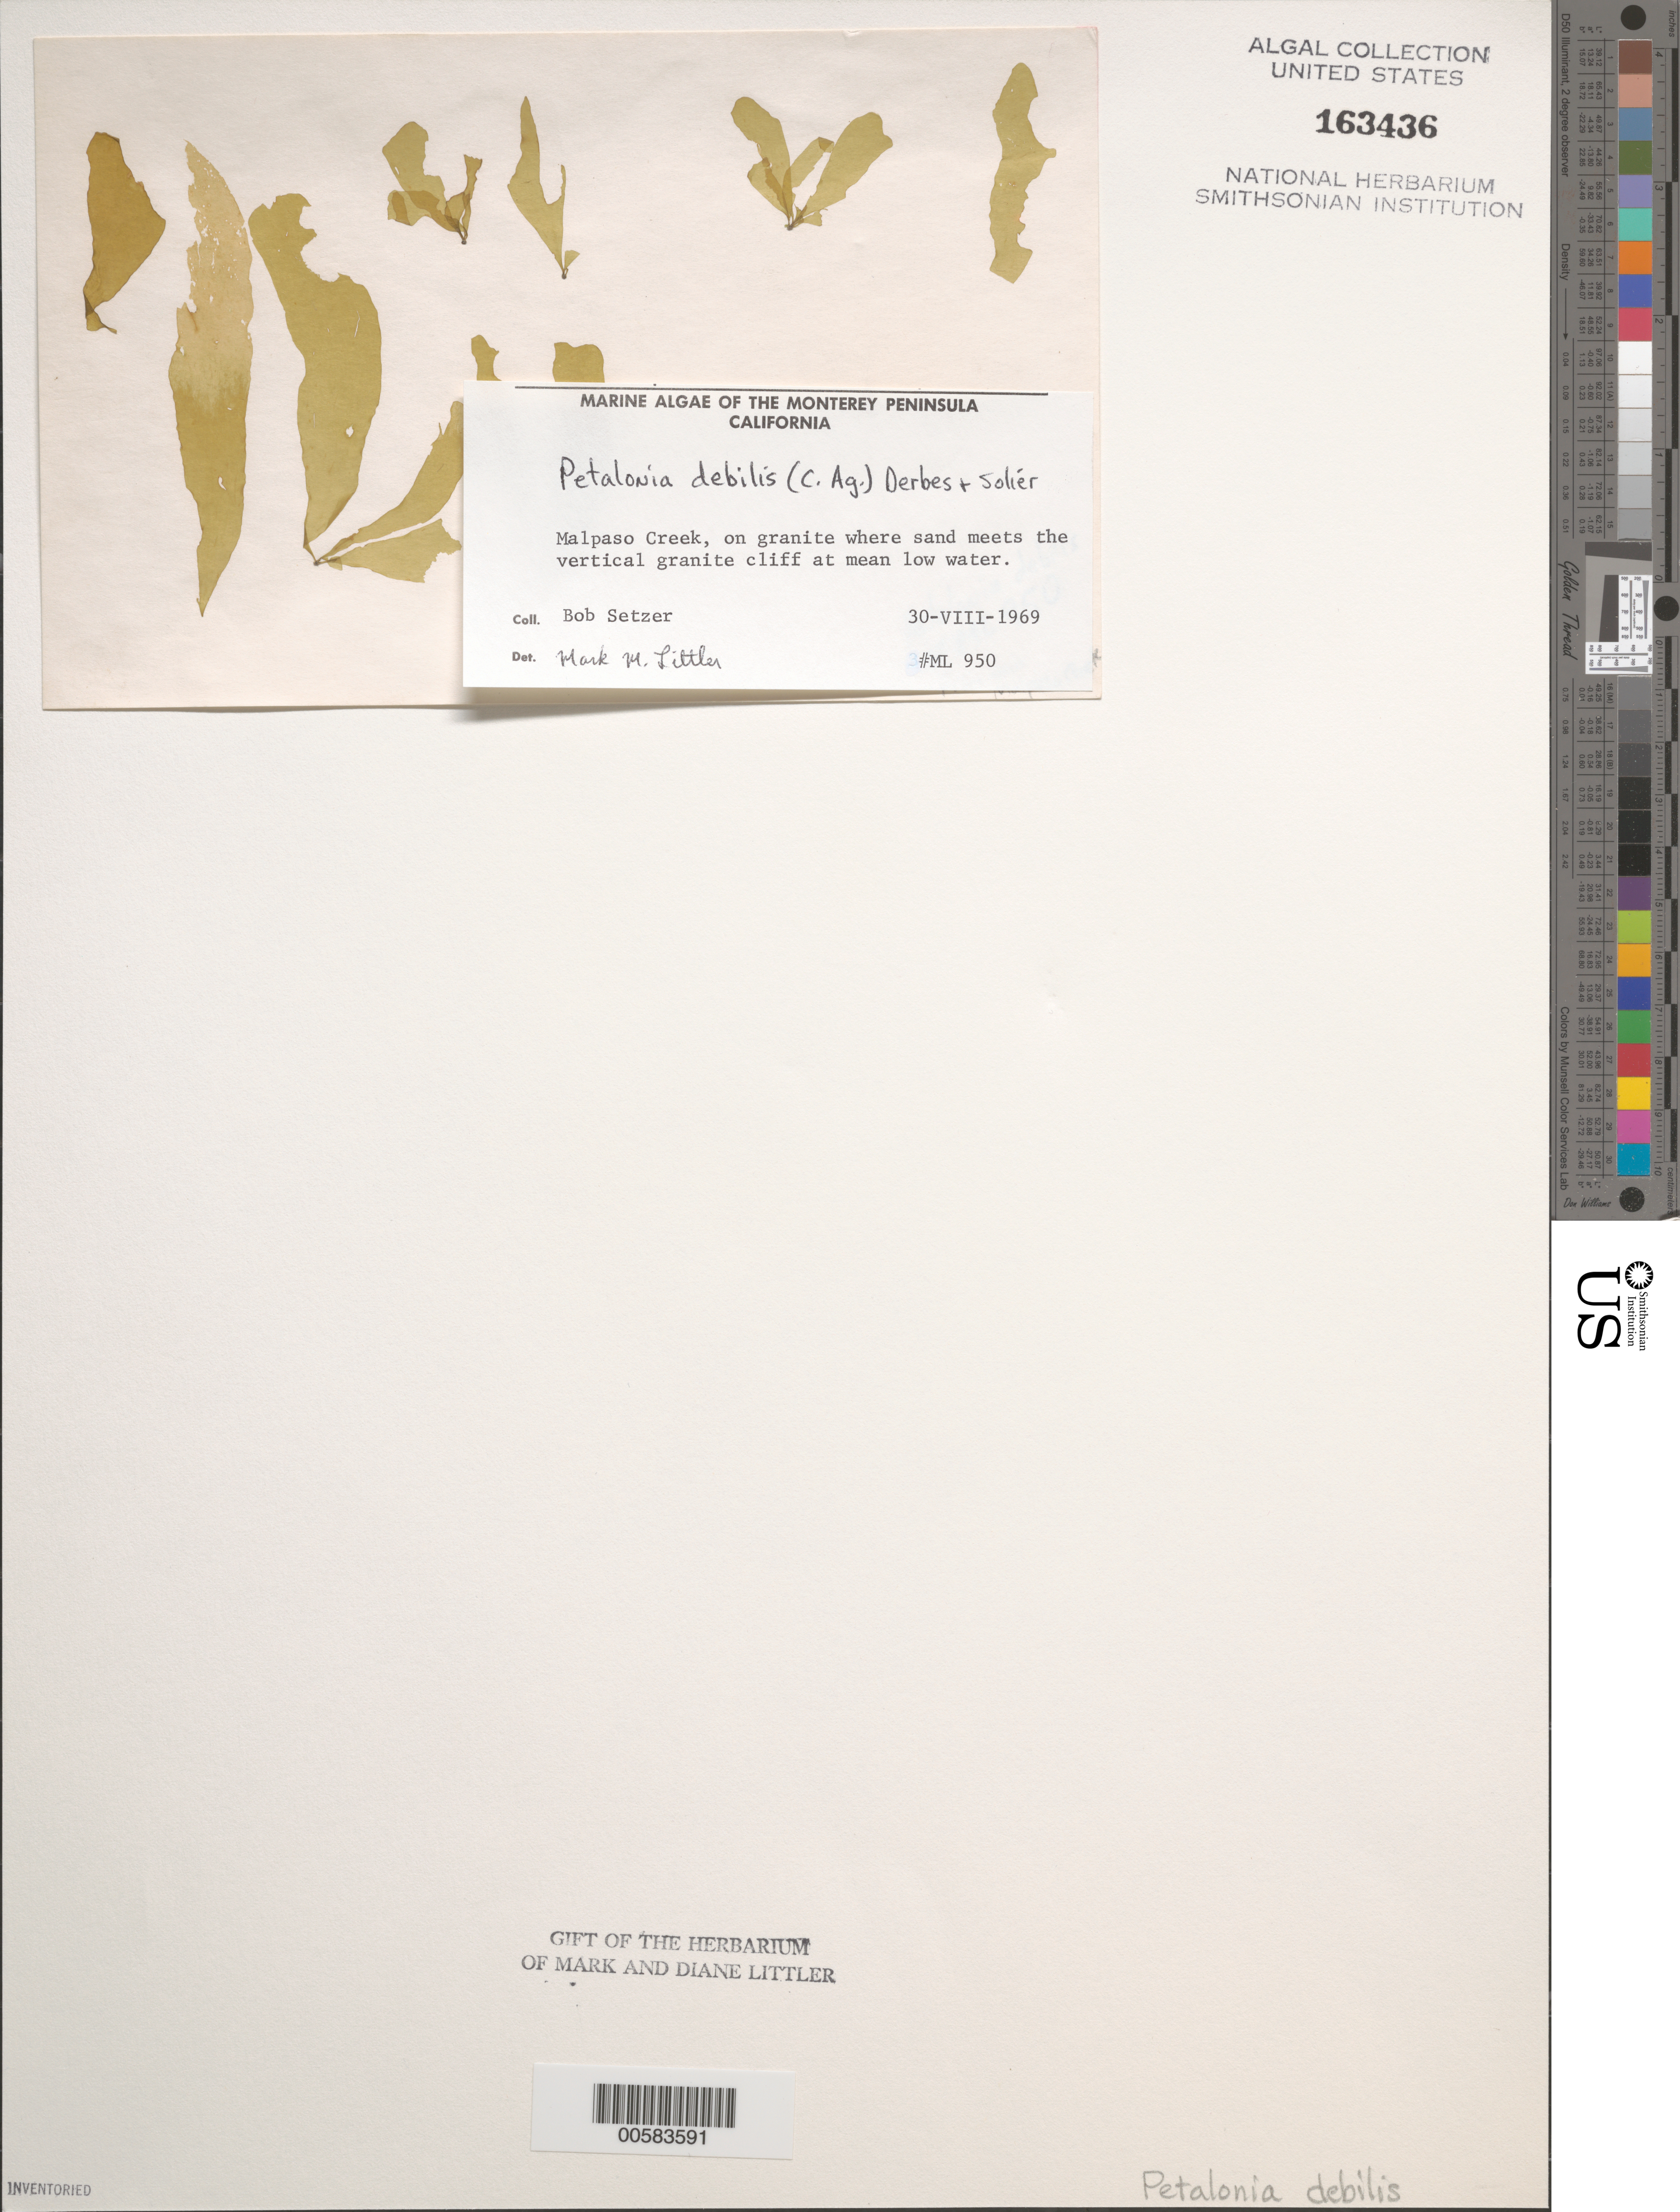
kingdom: Chromista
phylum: Ochrophyta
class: Phaeophyceae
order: Scytosiphonales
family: Scytosiphonaceae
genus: Petalonia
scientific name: Petalonia fascia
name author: (O.F. Müller) Kuntze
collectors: R. Setzer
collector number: ML 950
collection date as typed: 30 Aug 1969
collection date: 1969-08-30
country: United States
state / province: California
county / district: Monterey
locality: Malpaso Creek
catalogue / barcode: US 163436